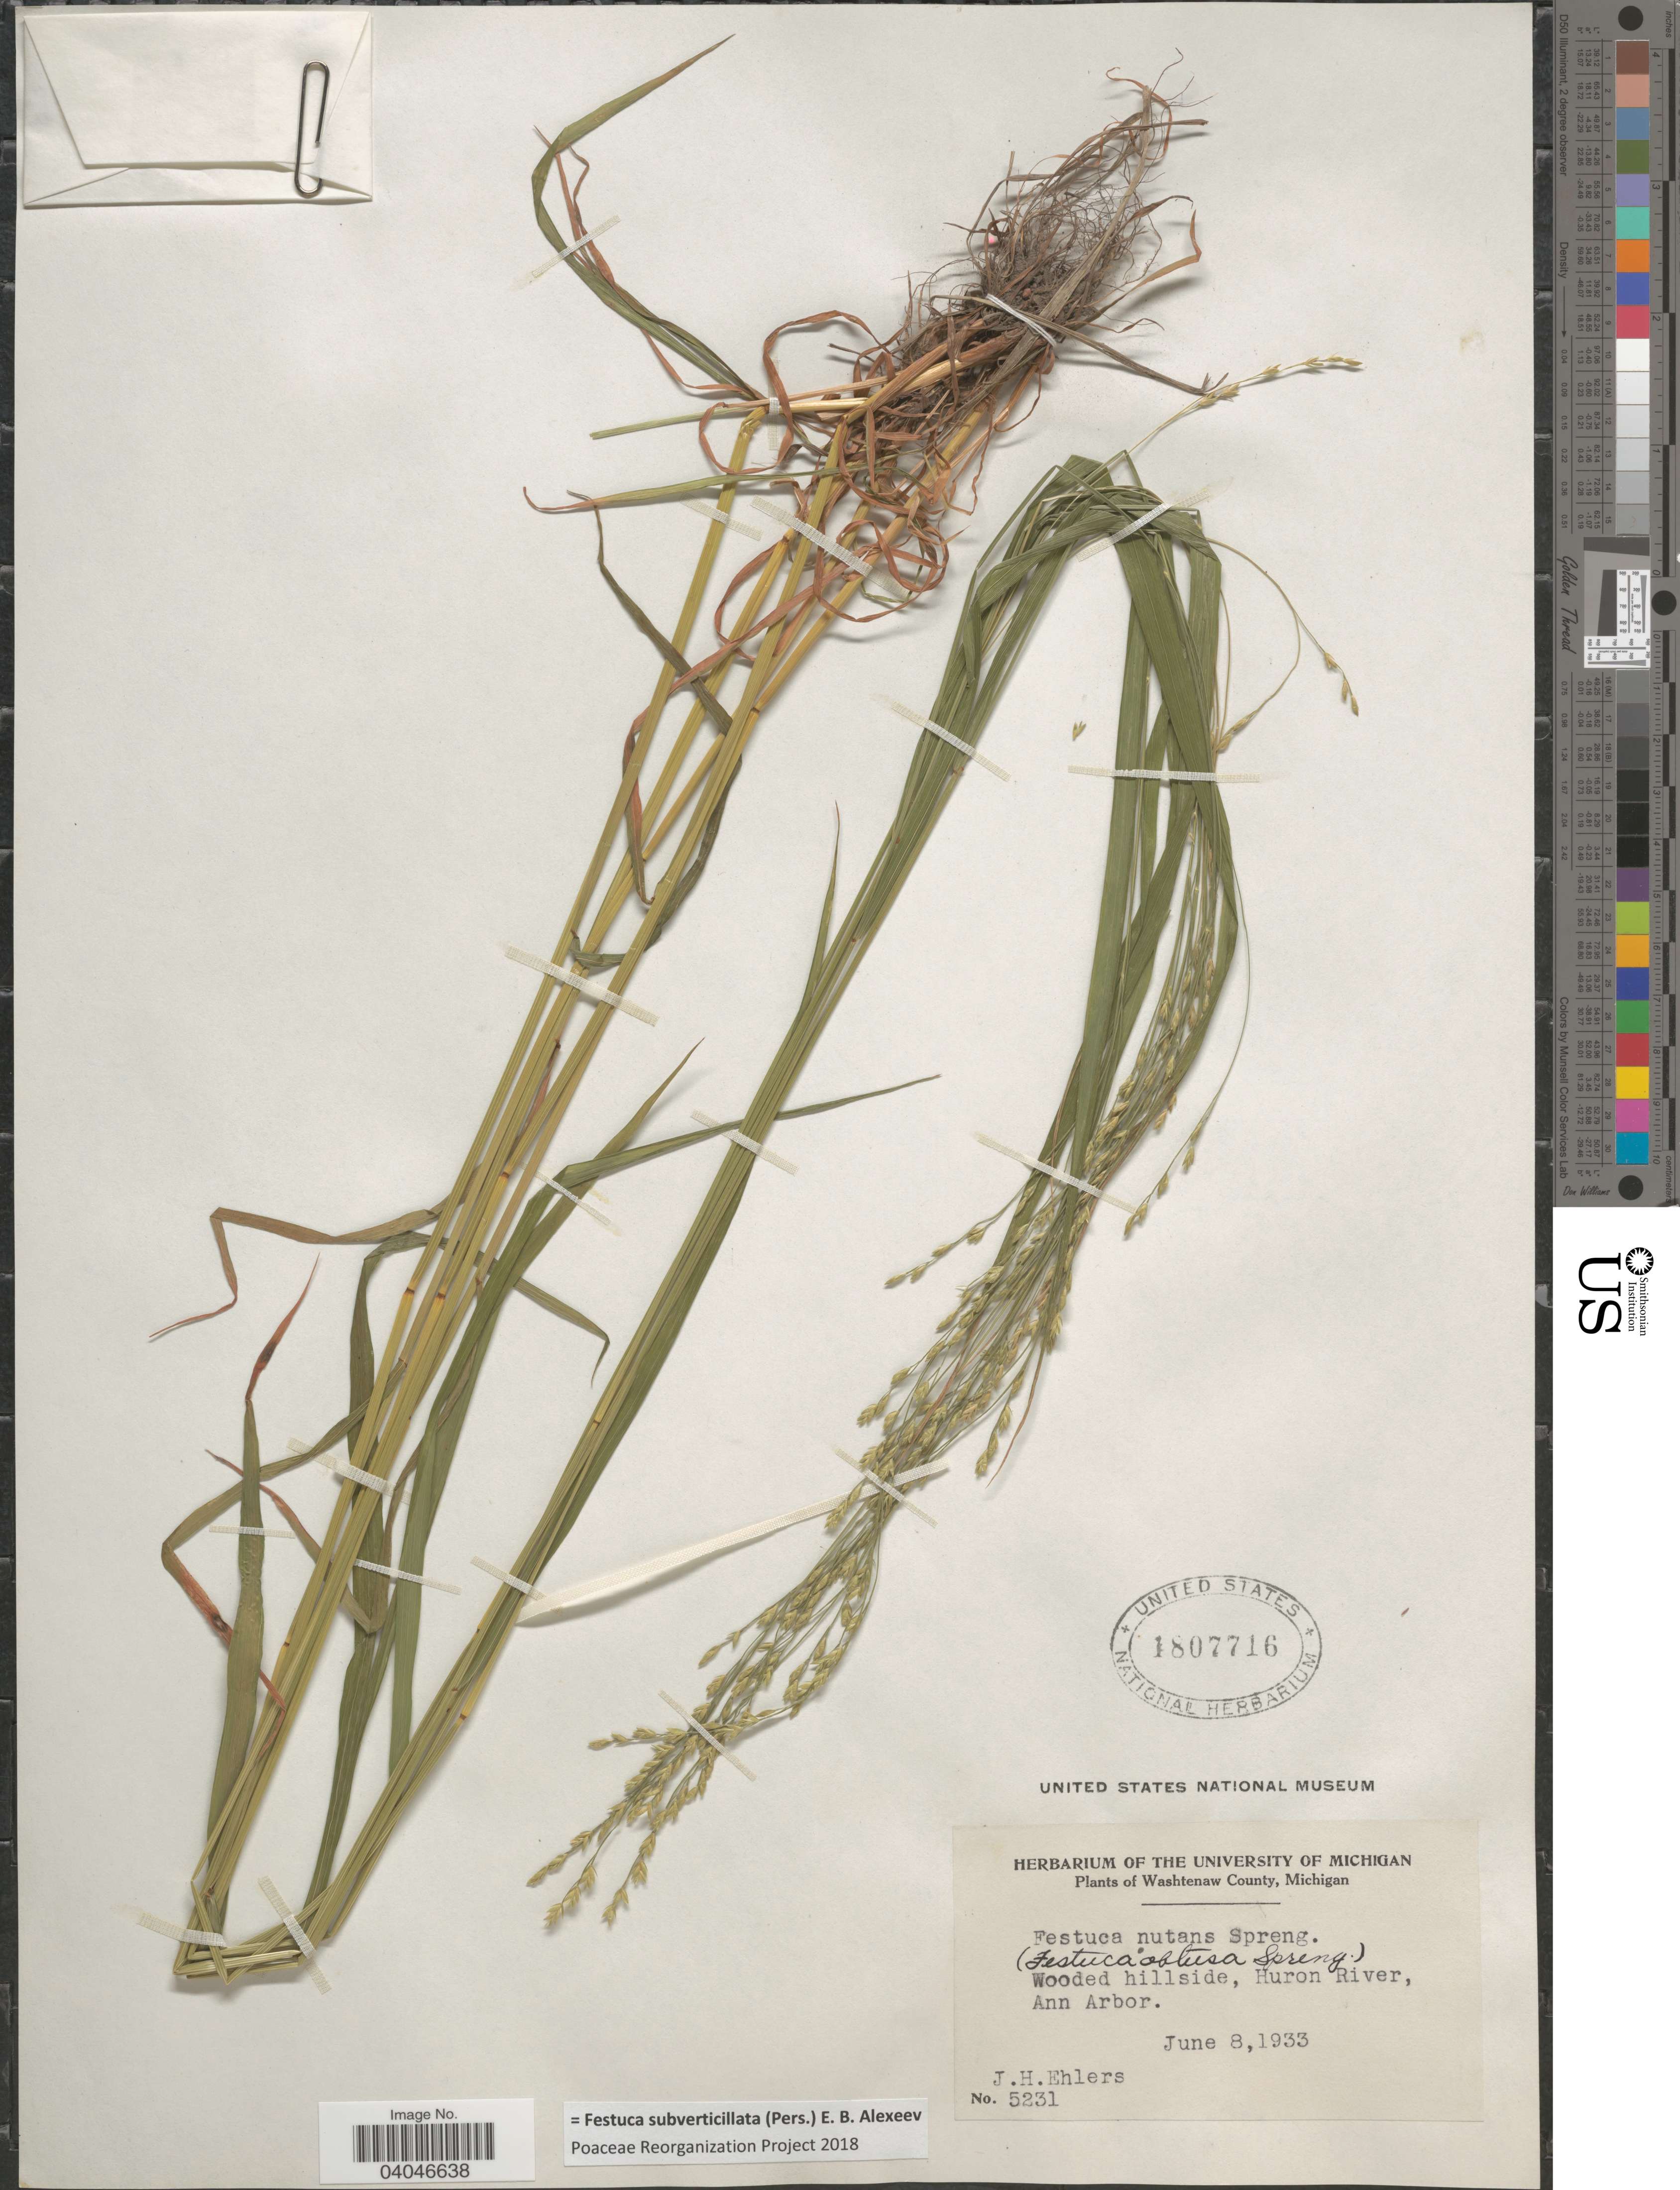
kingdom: Plantae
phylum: Tracheophyta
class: Liliopsida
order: Poales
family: Poaceae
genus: Festuca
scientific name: Festuca subverticillata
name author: (Pers.) E.B. Alexeev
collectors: J. H. Ehlers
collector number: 5231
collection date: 1933-06-08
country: United States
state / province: Michigan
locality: Washtenaw County. Wooded hillside, Huron River, Ann Arbor.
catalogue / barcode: US 1807716